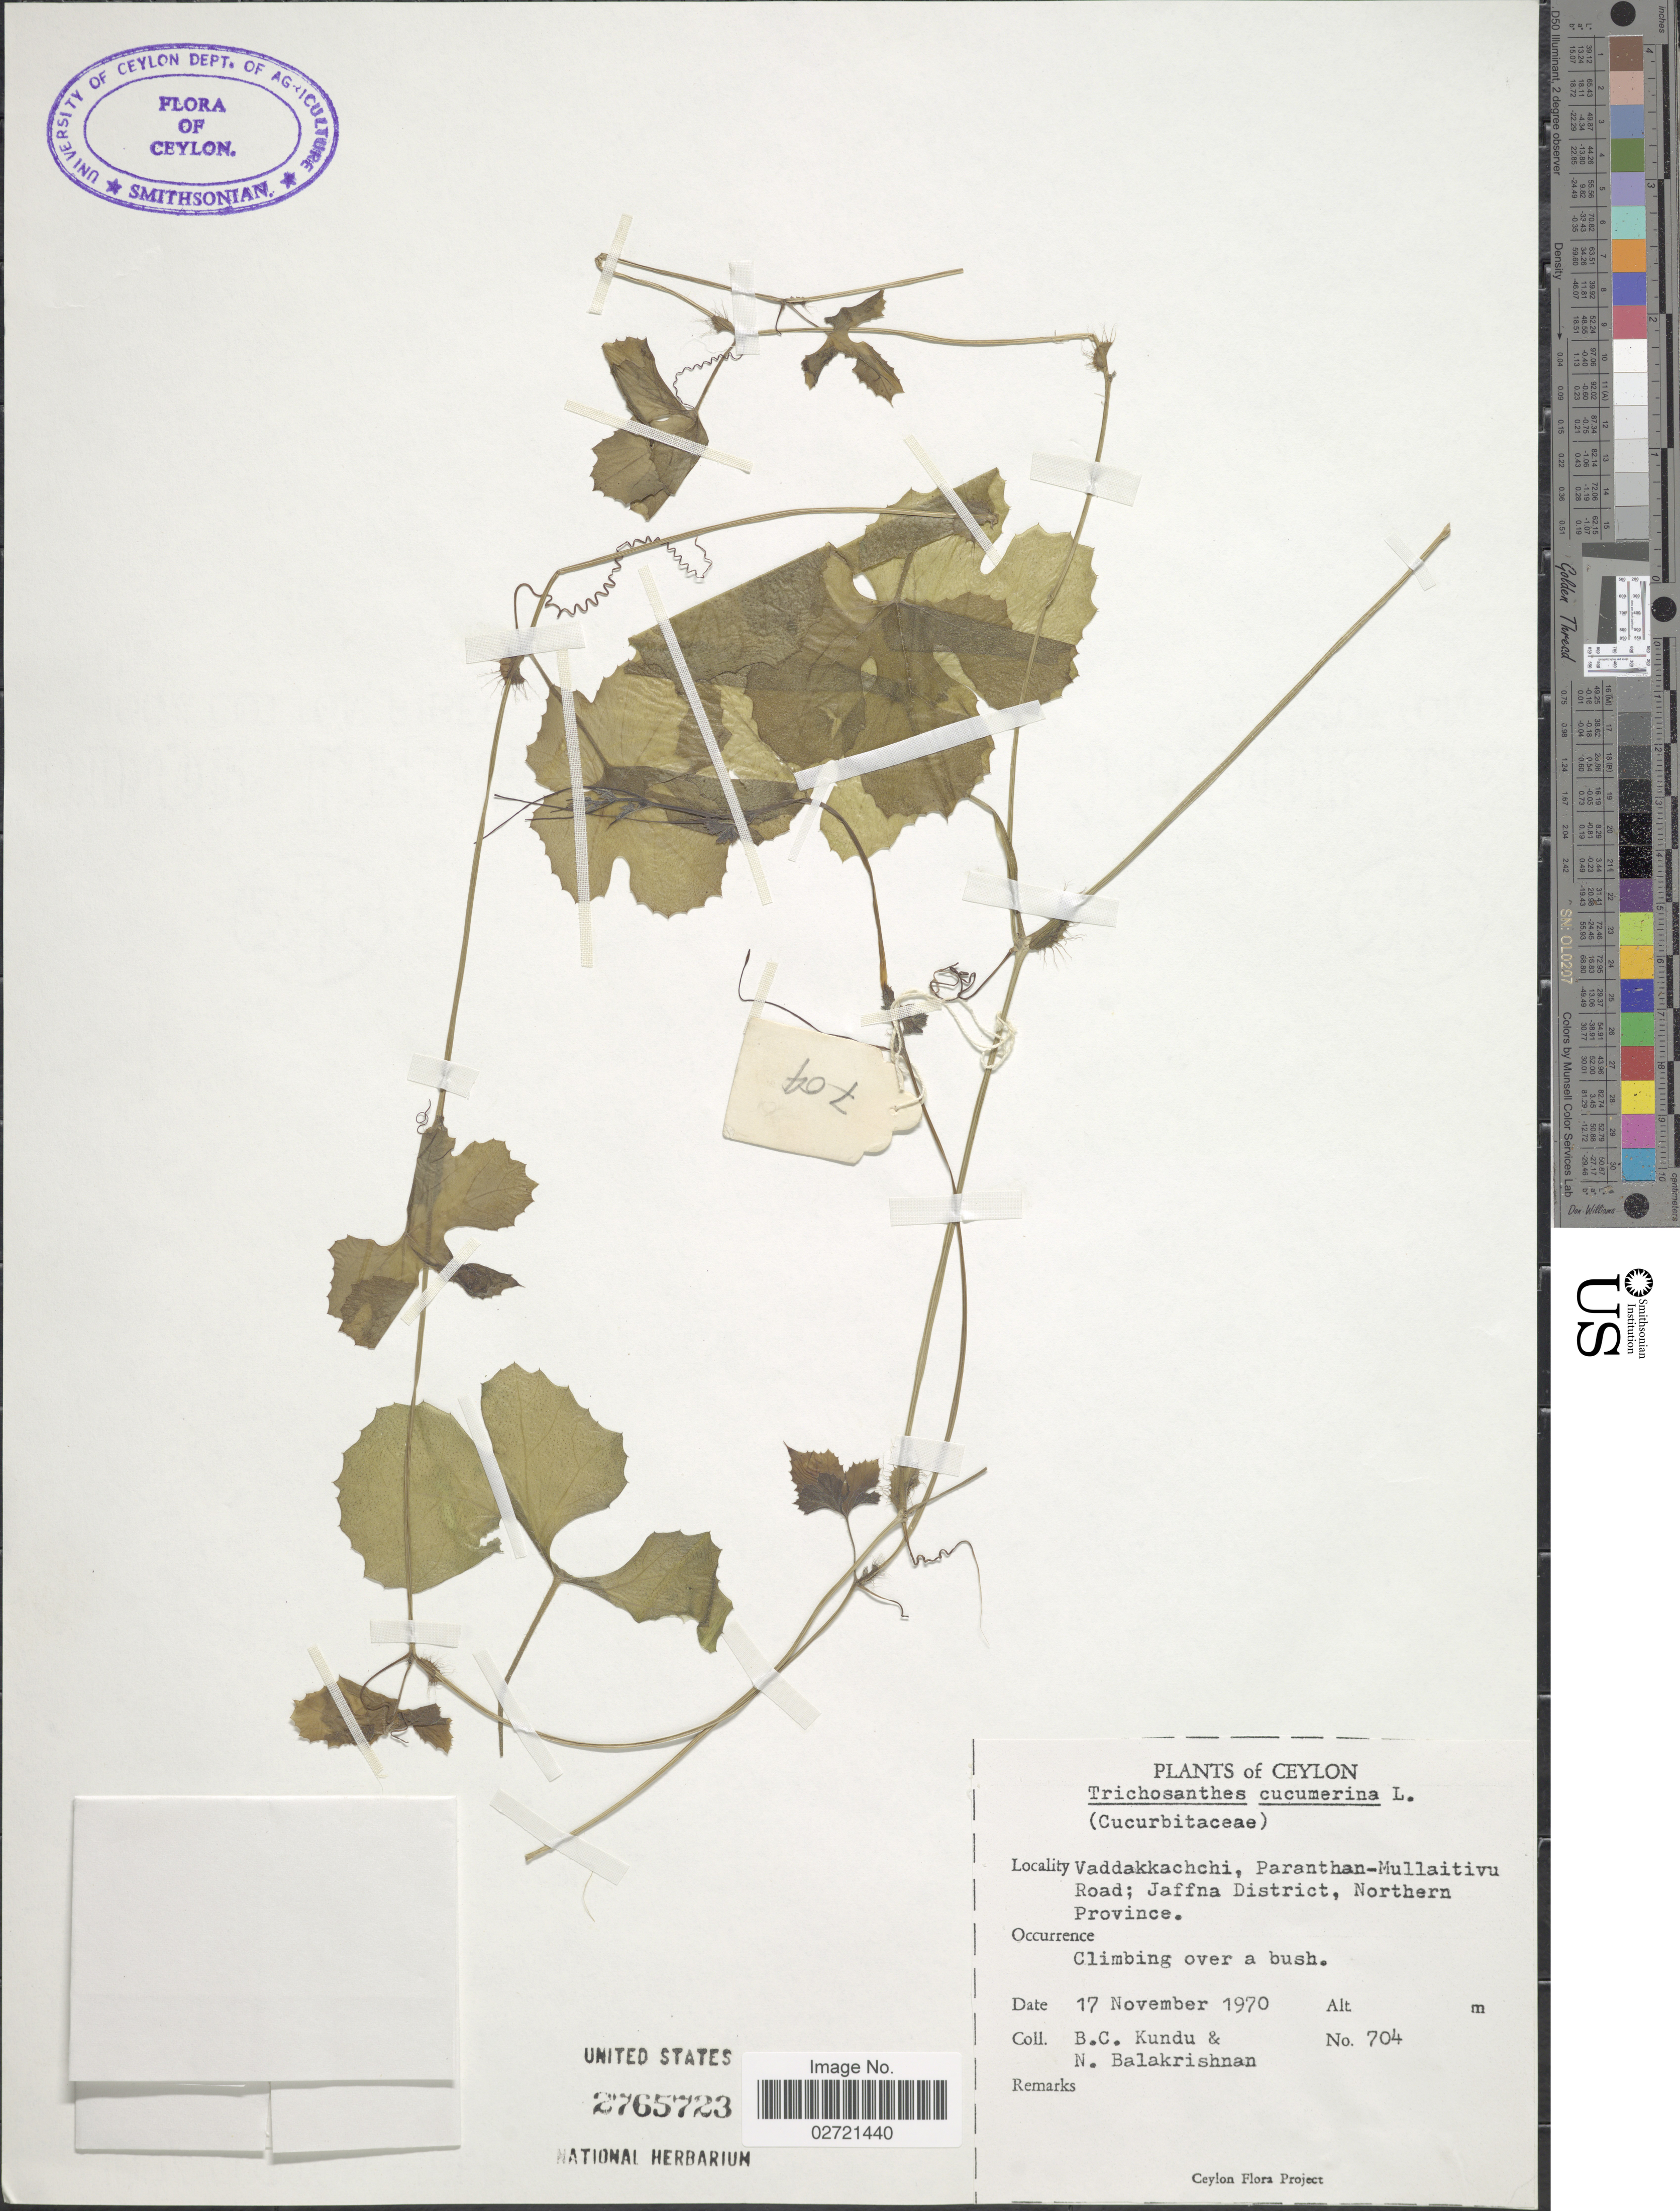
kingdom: Plantae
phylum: Tracheophyta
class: Magnoliopsida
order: Cucurbitales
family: Cucurbitaceae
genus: Trichosanthes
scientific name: Trichosanthes cucumerina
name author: L.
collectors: B. C. Kundu & N. Balakrishnan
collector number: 704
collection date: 1970-11-17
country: Sri Lanka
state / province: Northern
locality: Ceylon, Vaddakkachchi, Paranthan-Mullaitivu Road, Jaffna District, Northern Province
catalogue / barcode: US 2765723